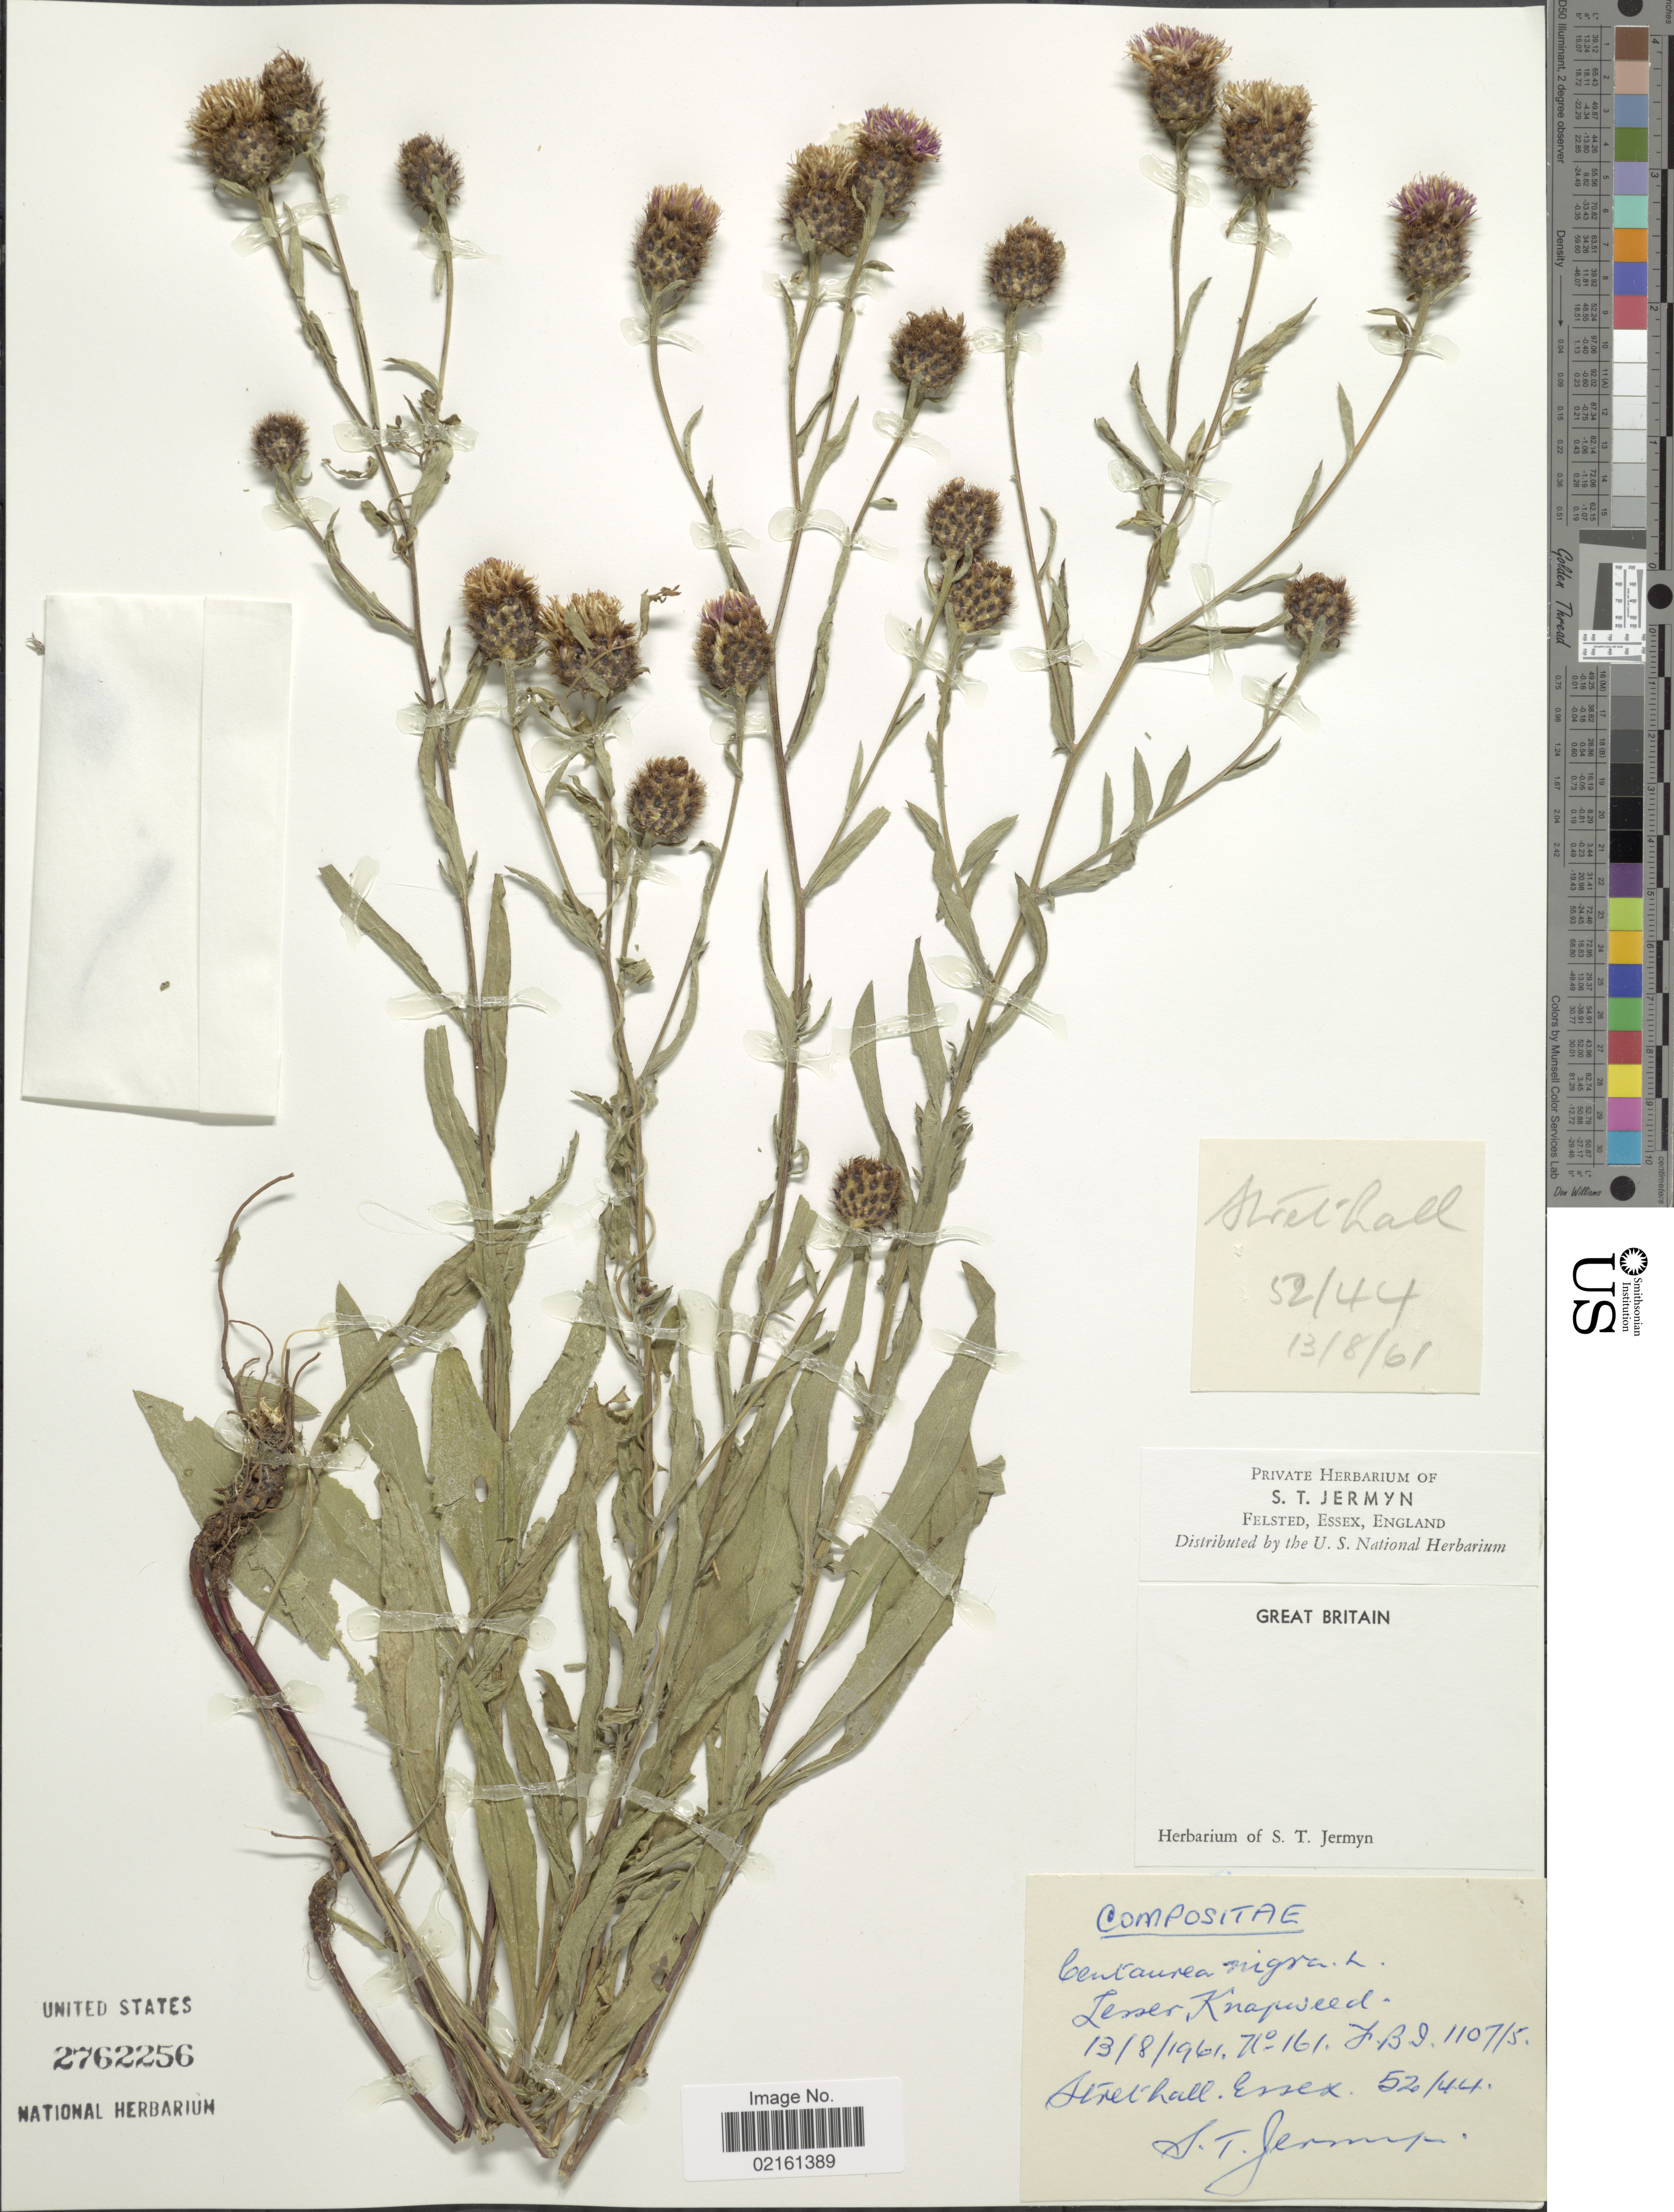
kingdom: Plantae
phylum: Tracheophyta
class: Magnoliopsida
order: Asterales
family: Asteraceae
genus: Centaurea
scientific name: Centaurea nigra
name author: L.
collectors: S. Jermyn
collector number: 161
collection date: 1961-08-13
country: United Kingdom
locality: Great Britain, Strethall, Essex 52/44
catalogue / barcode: US 2762256